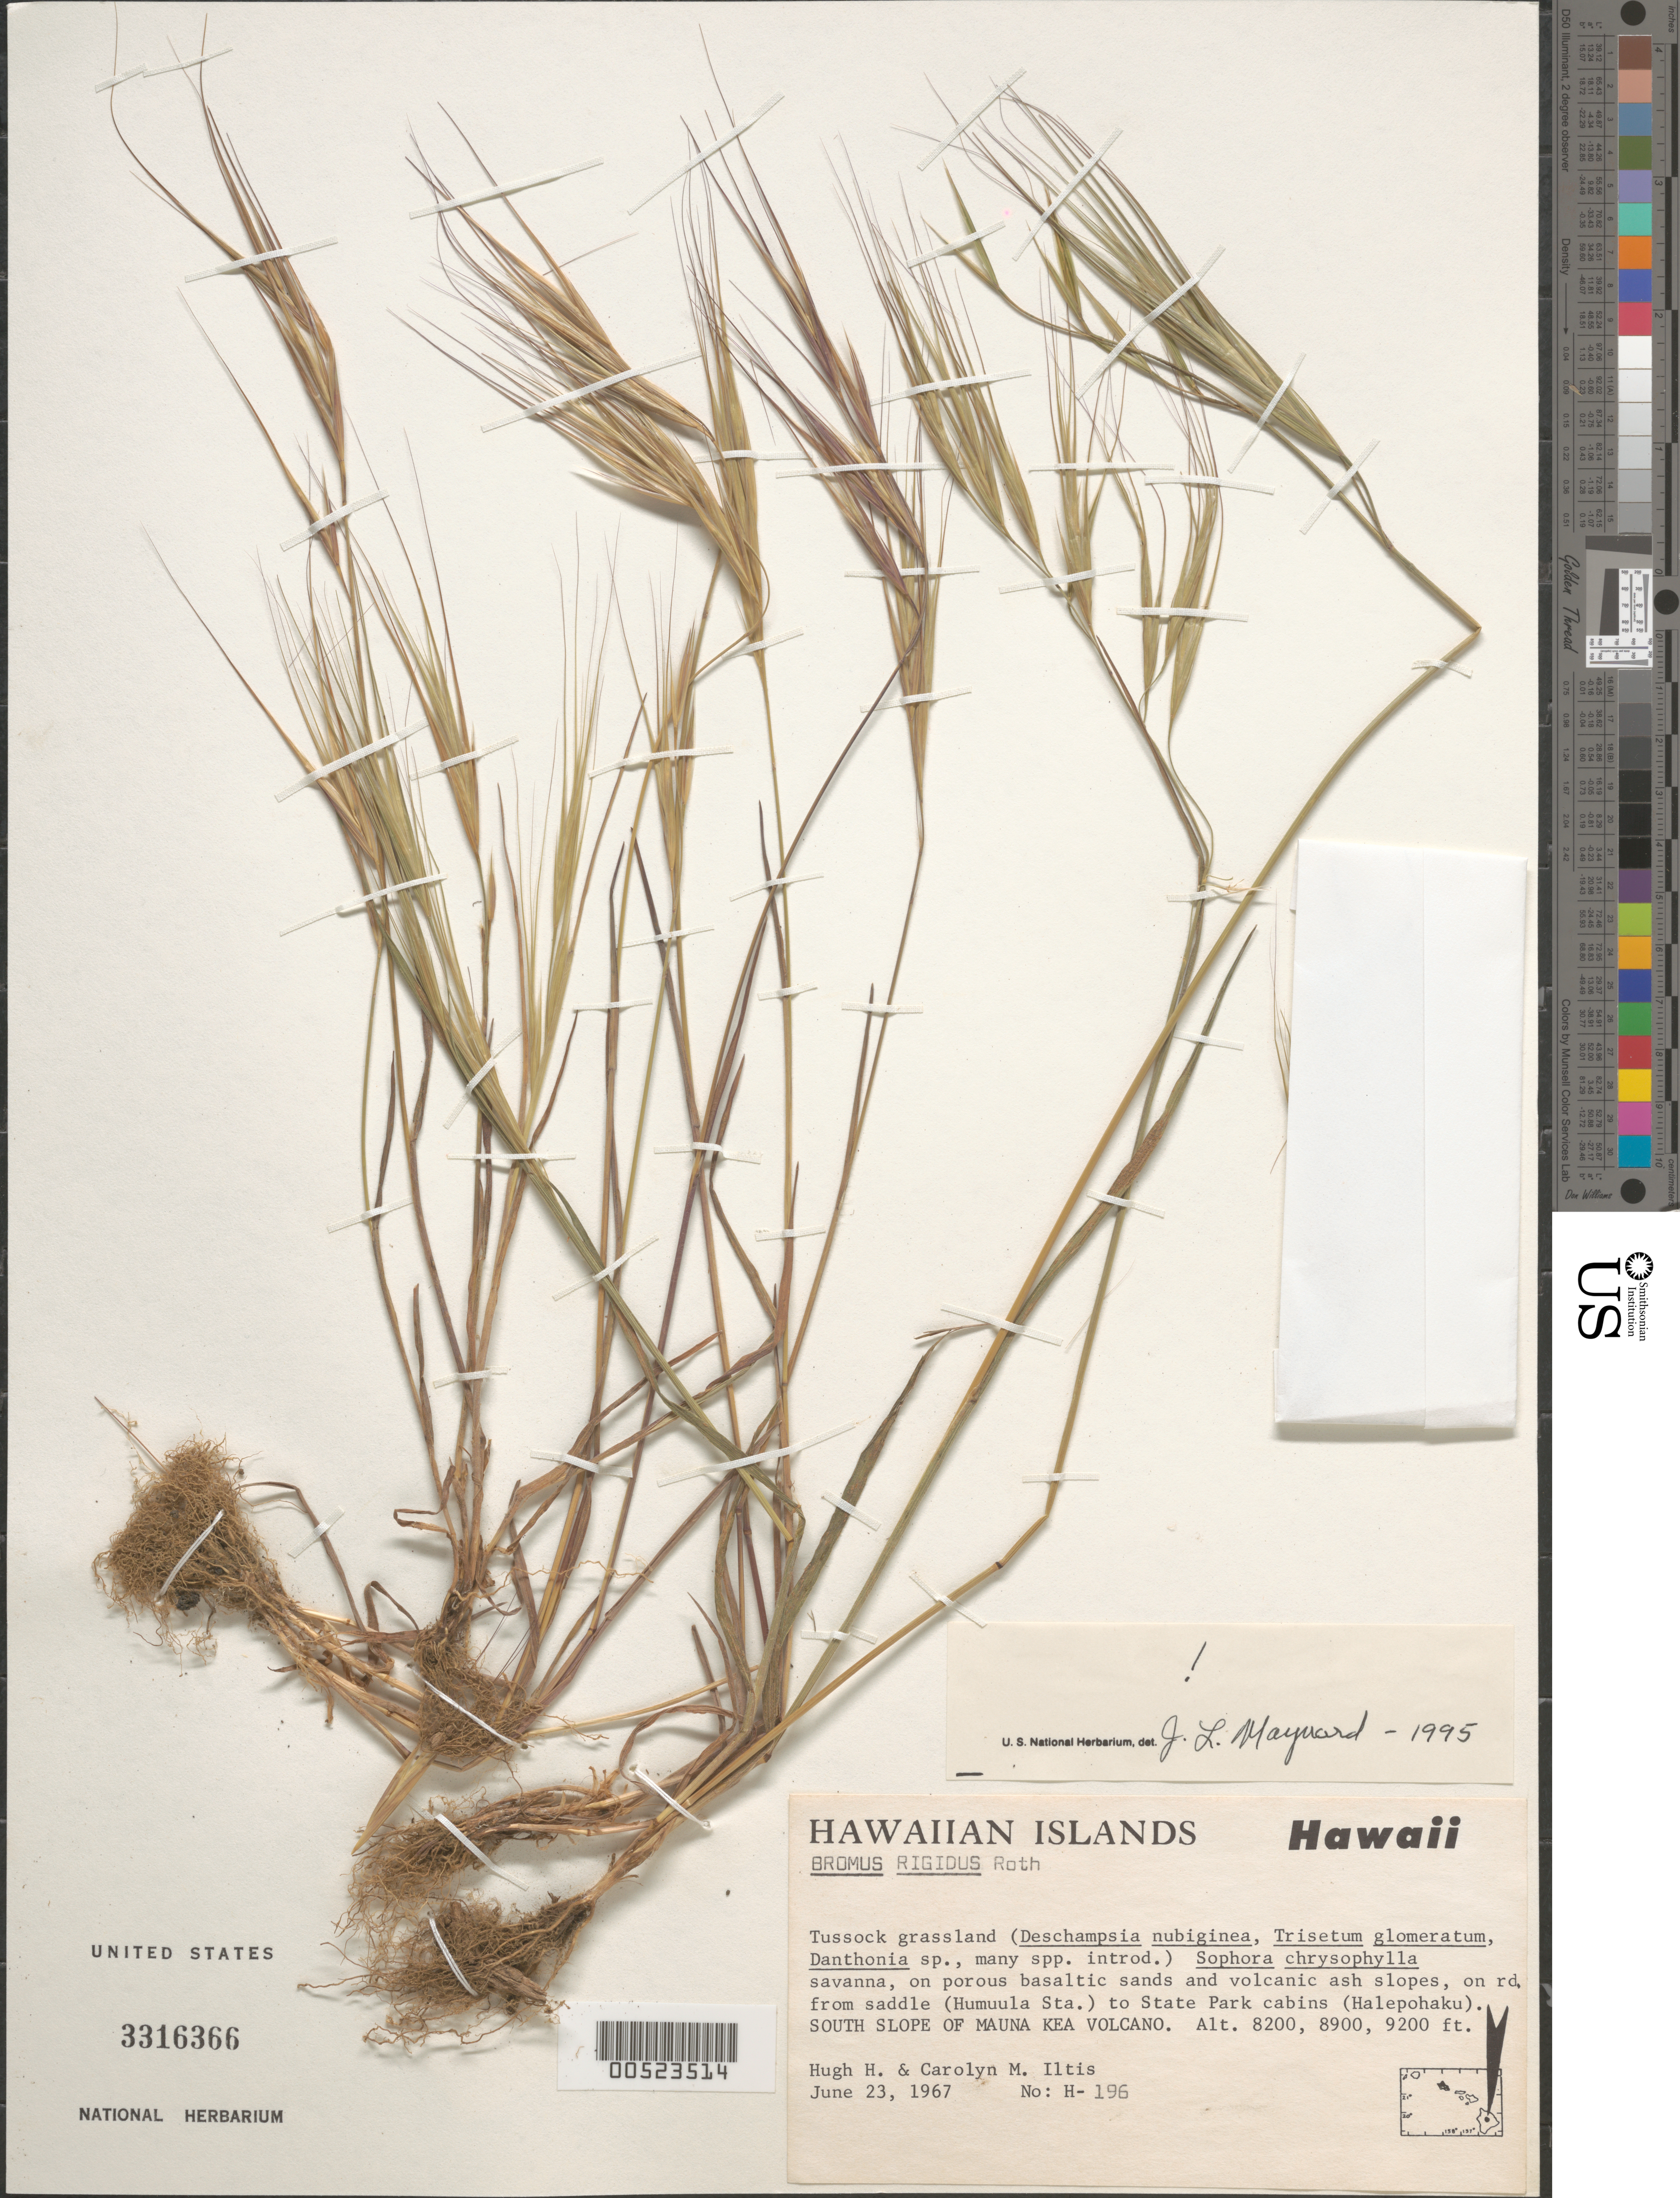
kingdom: Plantae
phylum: Tracheophyta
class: Liliopsida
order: Poales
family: Poaceae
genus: Bromus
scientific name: Bromus diandrus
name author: Roth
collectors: H. H. Iltis & C. M Iltis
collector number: H-196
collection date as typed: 23 Jun 1967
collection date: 1967-06-23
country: United States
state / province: Hawaii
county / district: Hawaii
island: Hawaii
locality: On rd from saddle (Humuula Sta.) to State Park cabins (Halepohaku), S slope of Mauna Kea Volcano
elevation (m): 2499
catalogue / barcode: US 3316366